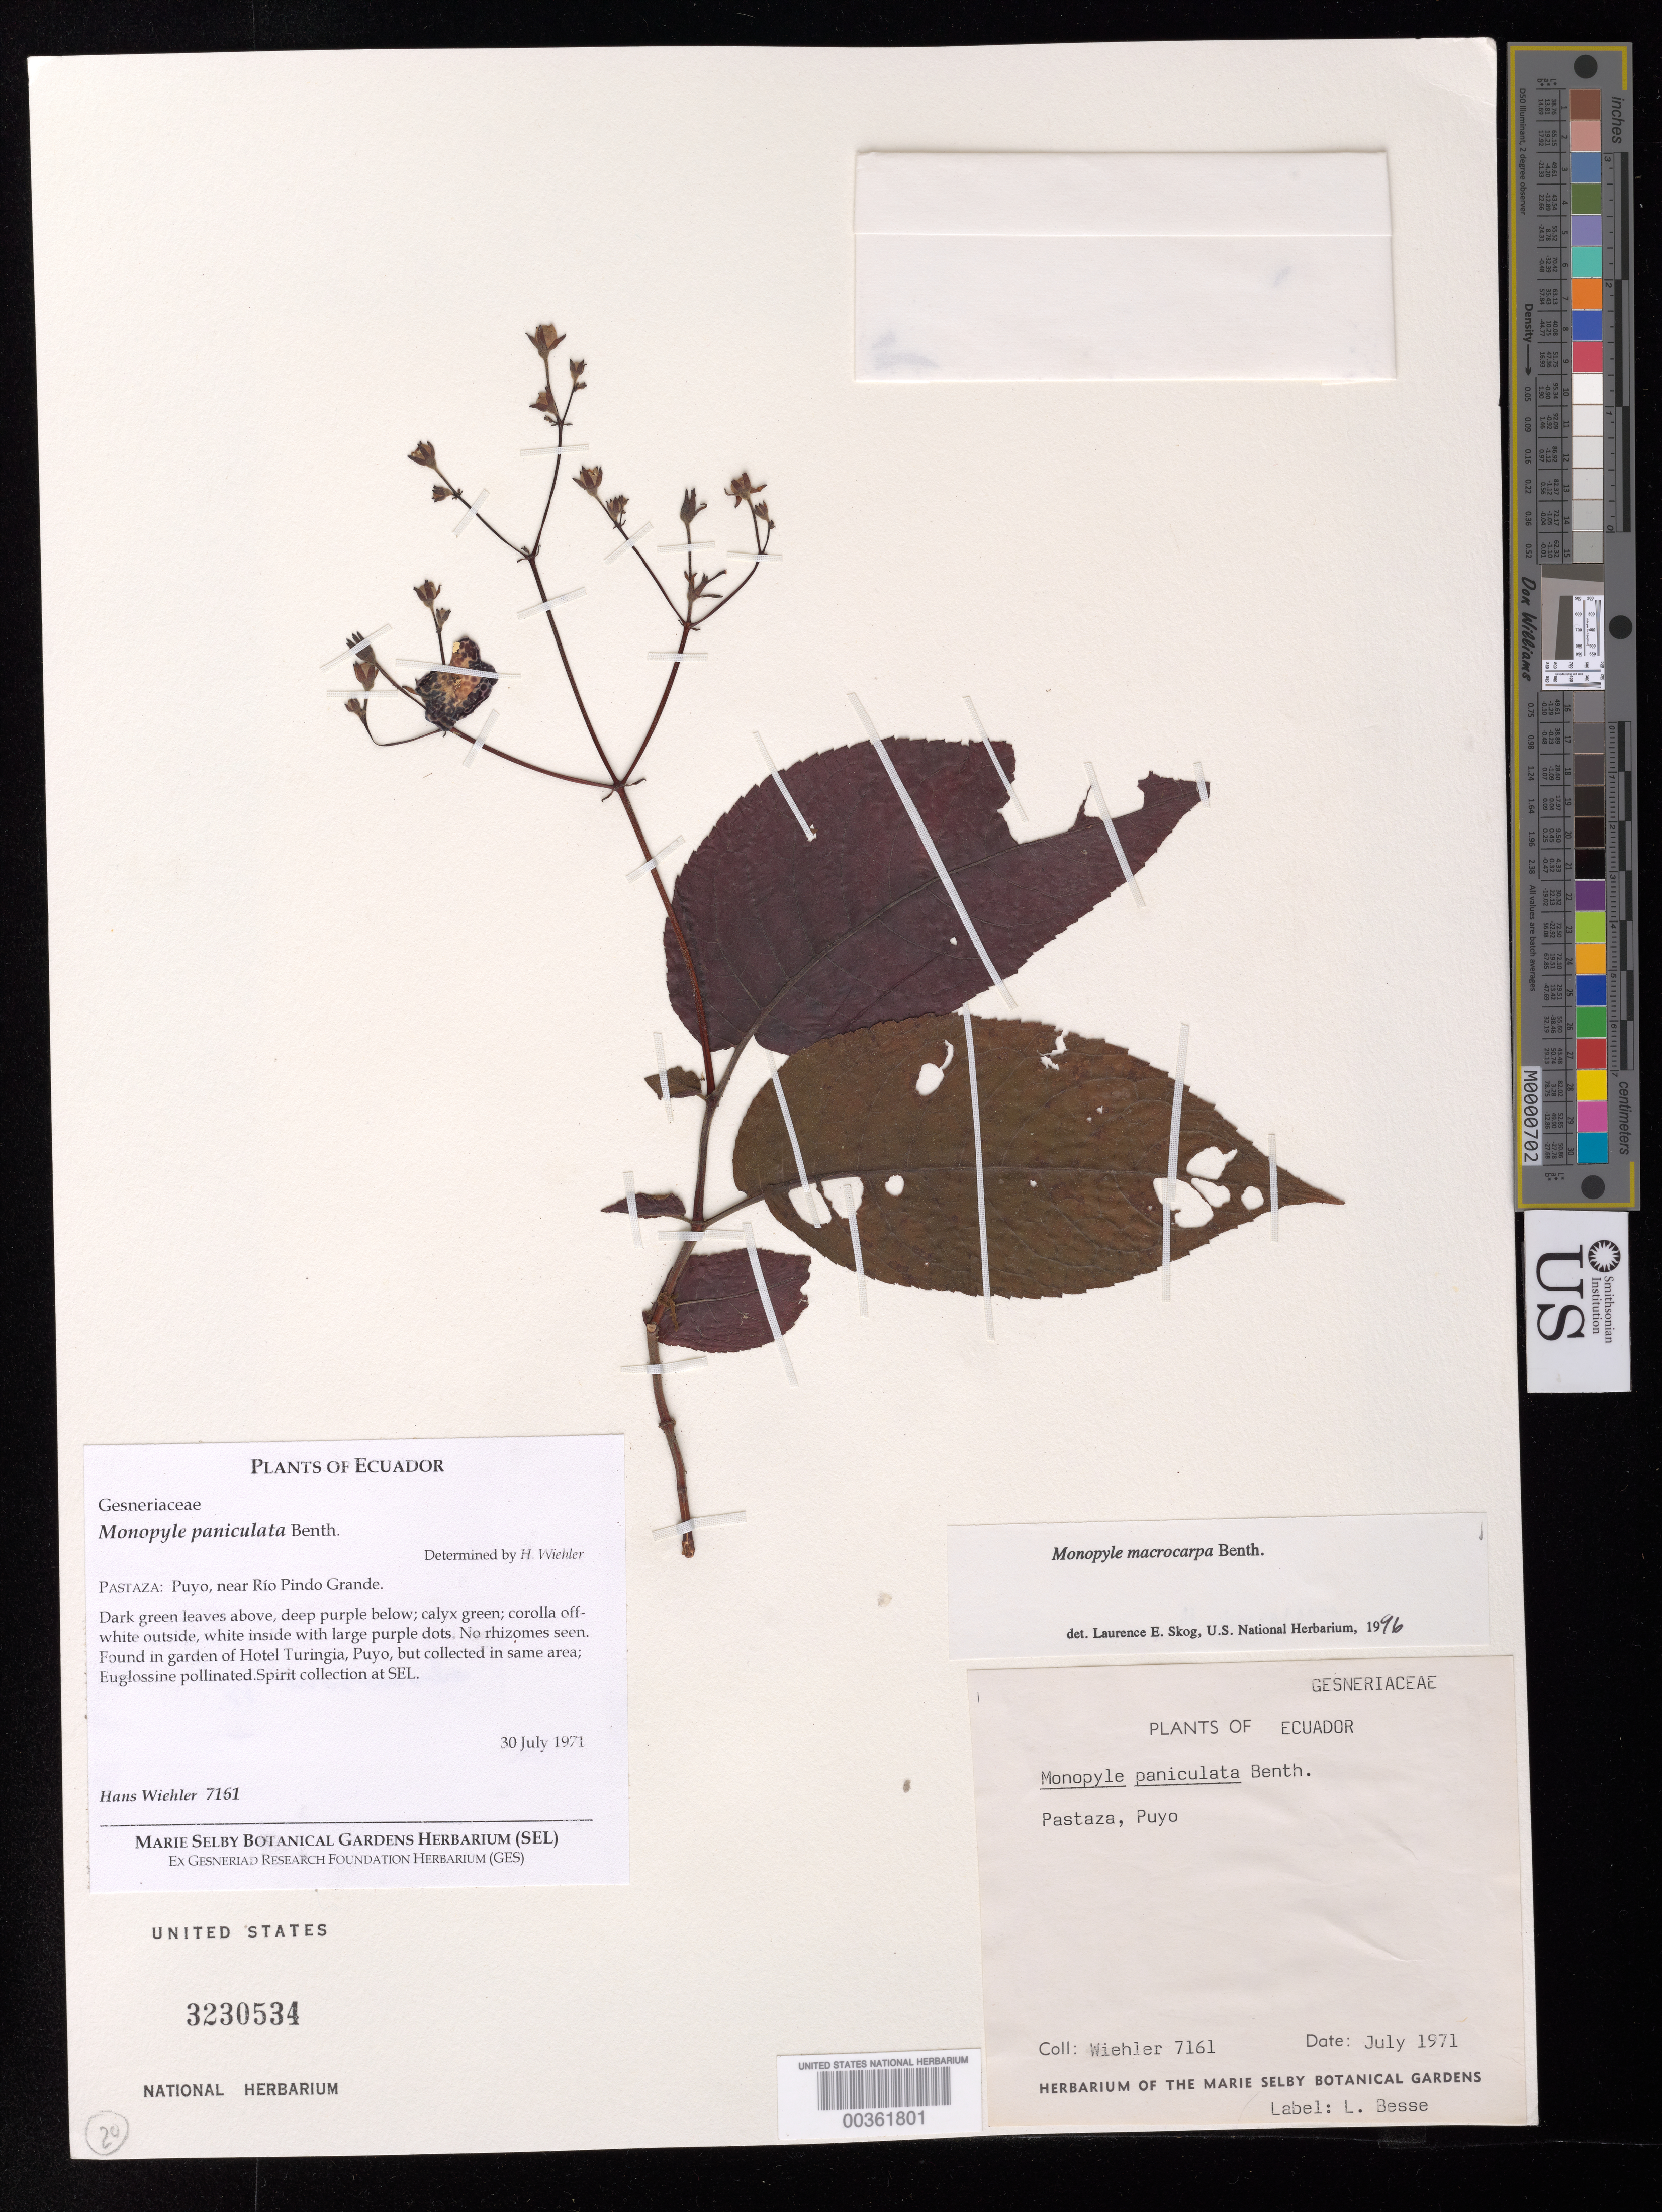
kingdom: Plantae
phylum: Tracheophyta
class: Magnoliopsida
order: Lamiales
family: Gesneriaceae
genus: Monopyle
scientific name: Monopyle macrocarpa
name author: Benth.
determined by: Skog, Laurence E.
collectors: H. J. Wiehler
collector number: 7161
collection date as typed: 30 Jul 1971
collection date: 1971-07-30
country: Ecuador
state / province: Pastaza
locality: Puyo, near Rio Pindo Grande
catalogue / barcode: US 3230534